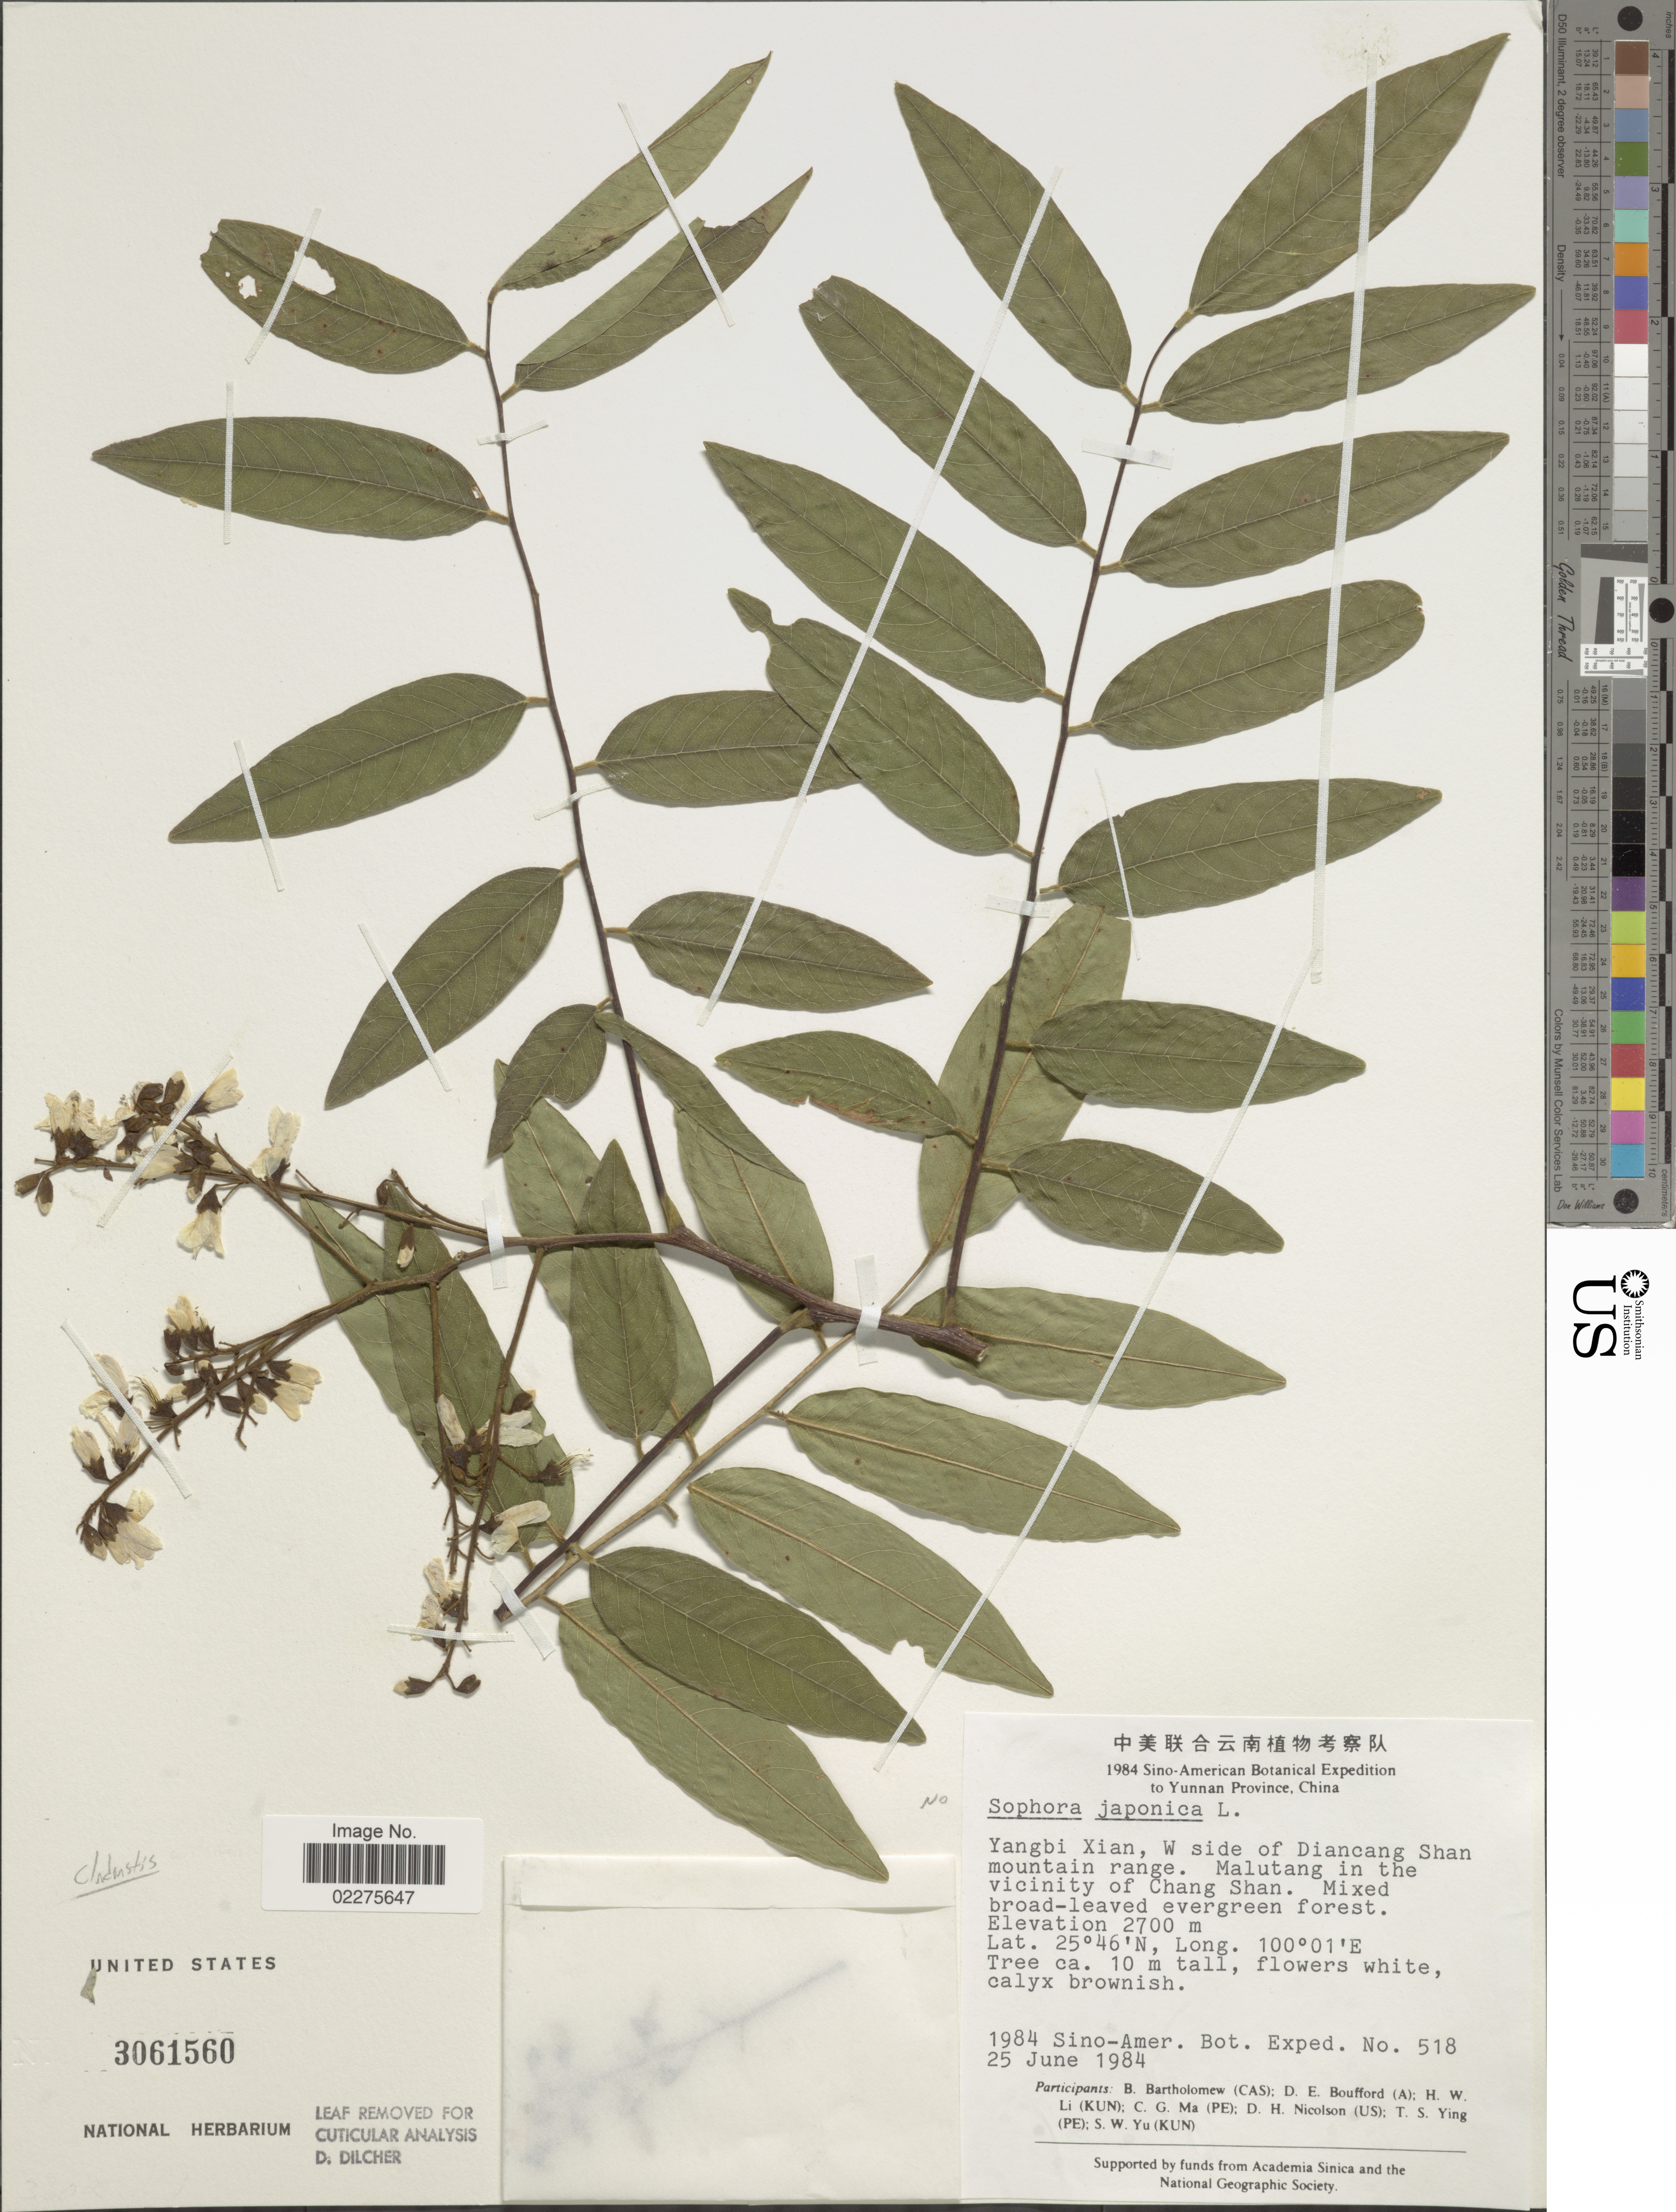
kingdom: Plantae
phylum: Tracheophyta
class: Magnoliopsida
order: Fabales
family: Fabaceae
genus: Cladrastis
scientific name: Cladrastis sp.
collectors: Sino-Amer. Bot. Exped. 1984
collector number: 518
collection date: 1984-06-25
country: China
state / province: Yunnan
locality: Yangbi Xian, W side of Diancang Shan mountain range. Malutang in the vicinity of Chang Shan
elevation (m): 2700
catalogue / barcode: US 3061560